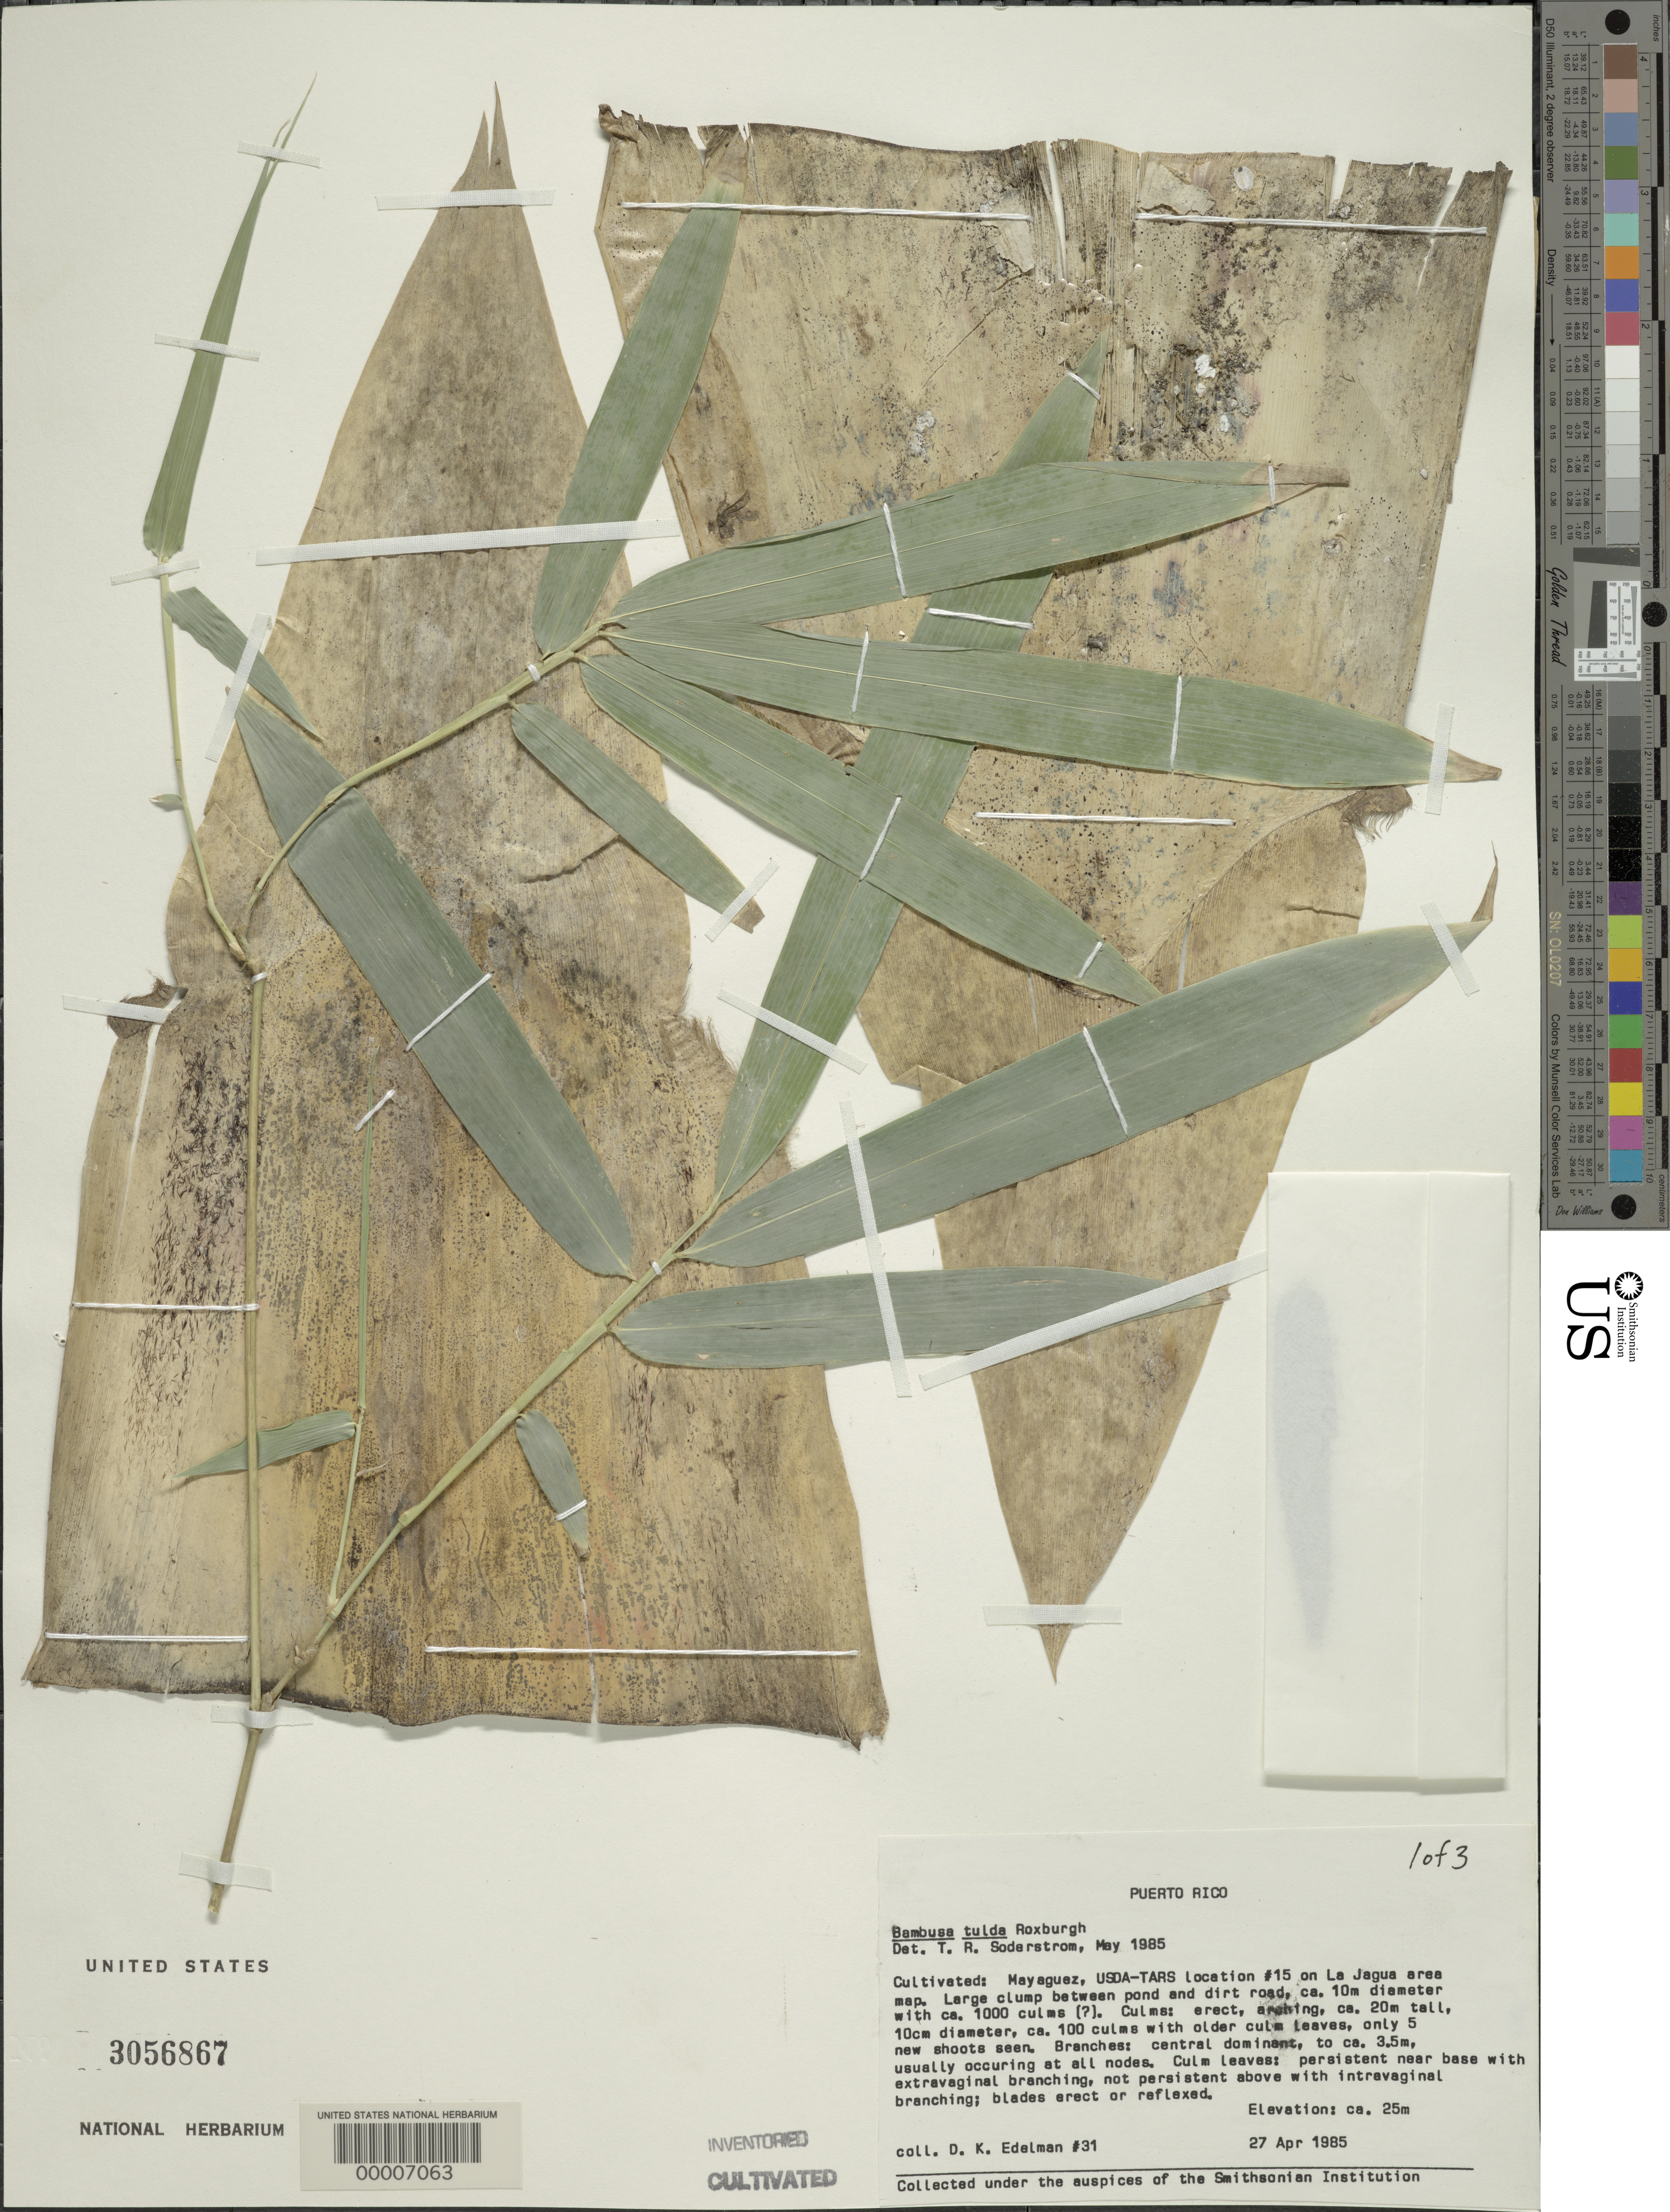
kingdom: Plantae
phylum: Tracheophyta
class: Liliopsida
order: Poales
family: Poaceae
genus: Bambusa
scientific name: Bambusa tulda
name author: Roxb.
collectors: D. Edelman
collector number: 31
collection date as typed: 27 Apr 1985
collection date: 1985-04-27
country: Puerto Rico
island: Greater Antilles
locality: Mayaguez, usda-tars, location 15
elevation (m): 25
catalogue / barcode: US 3056867